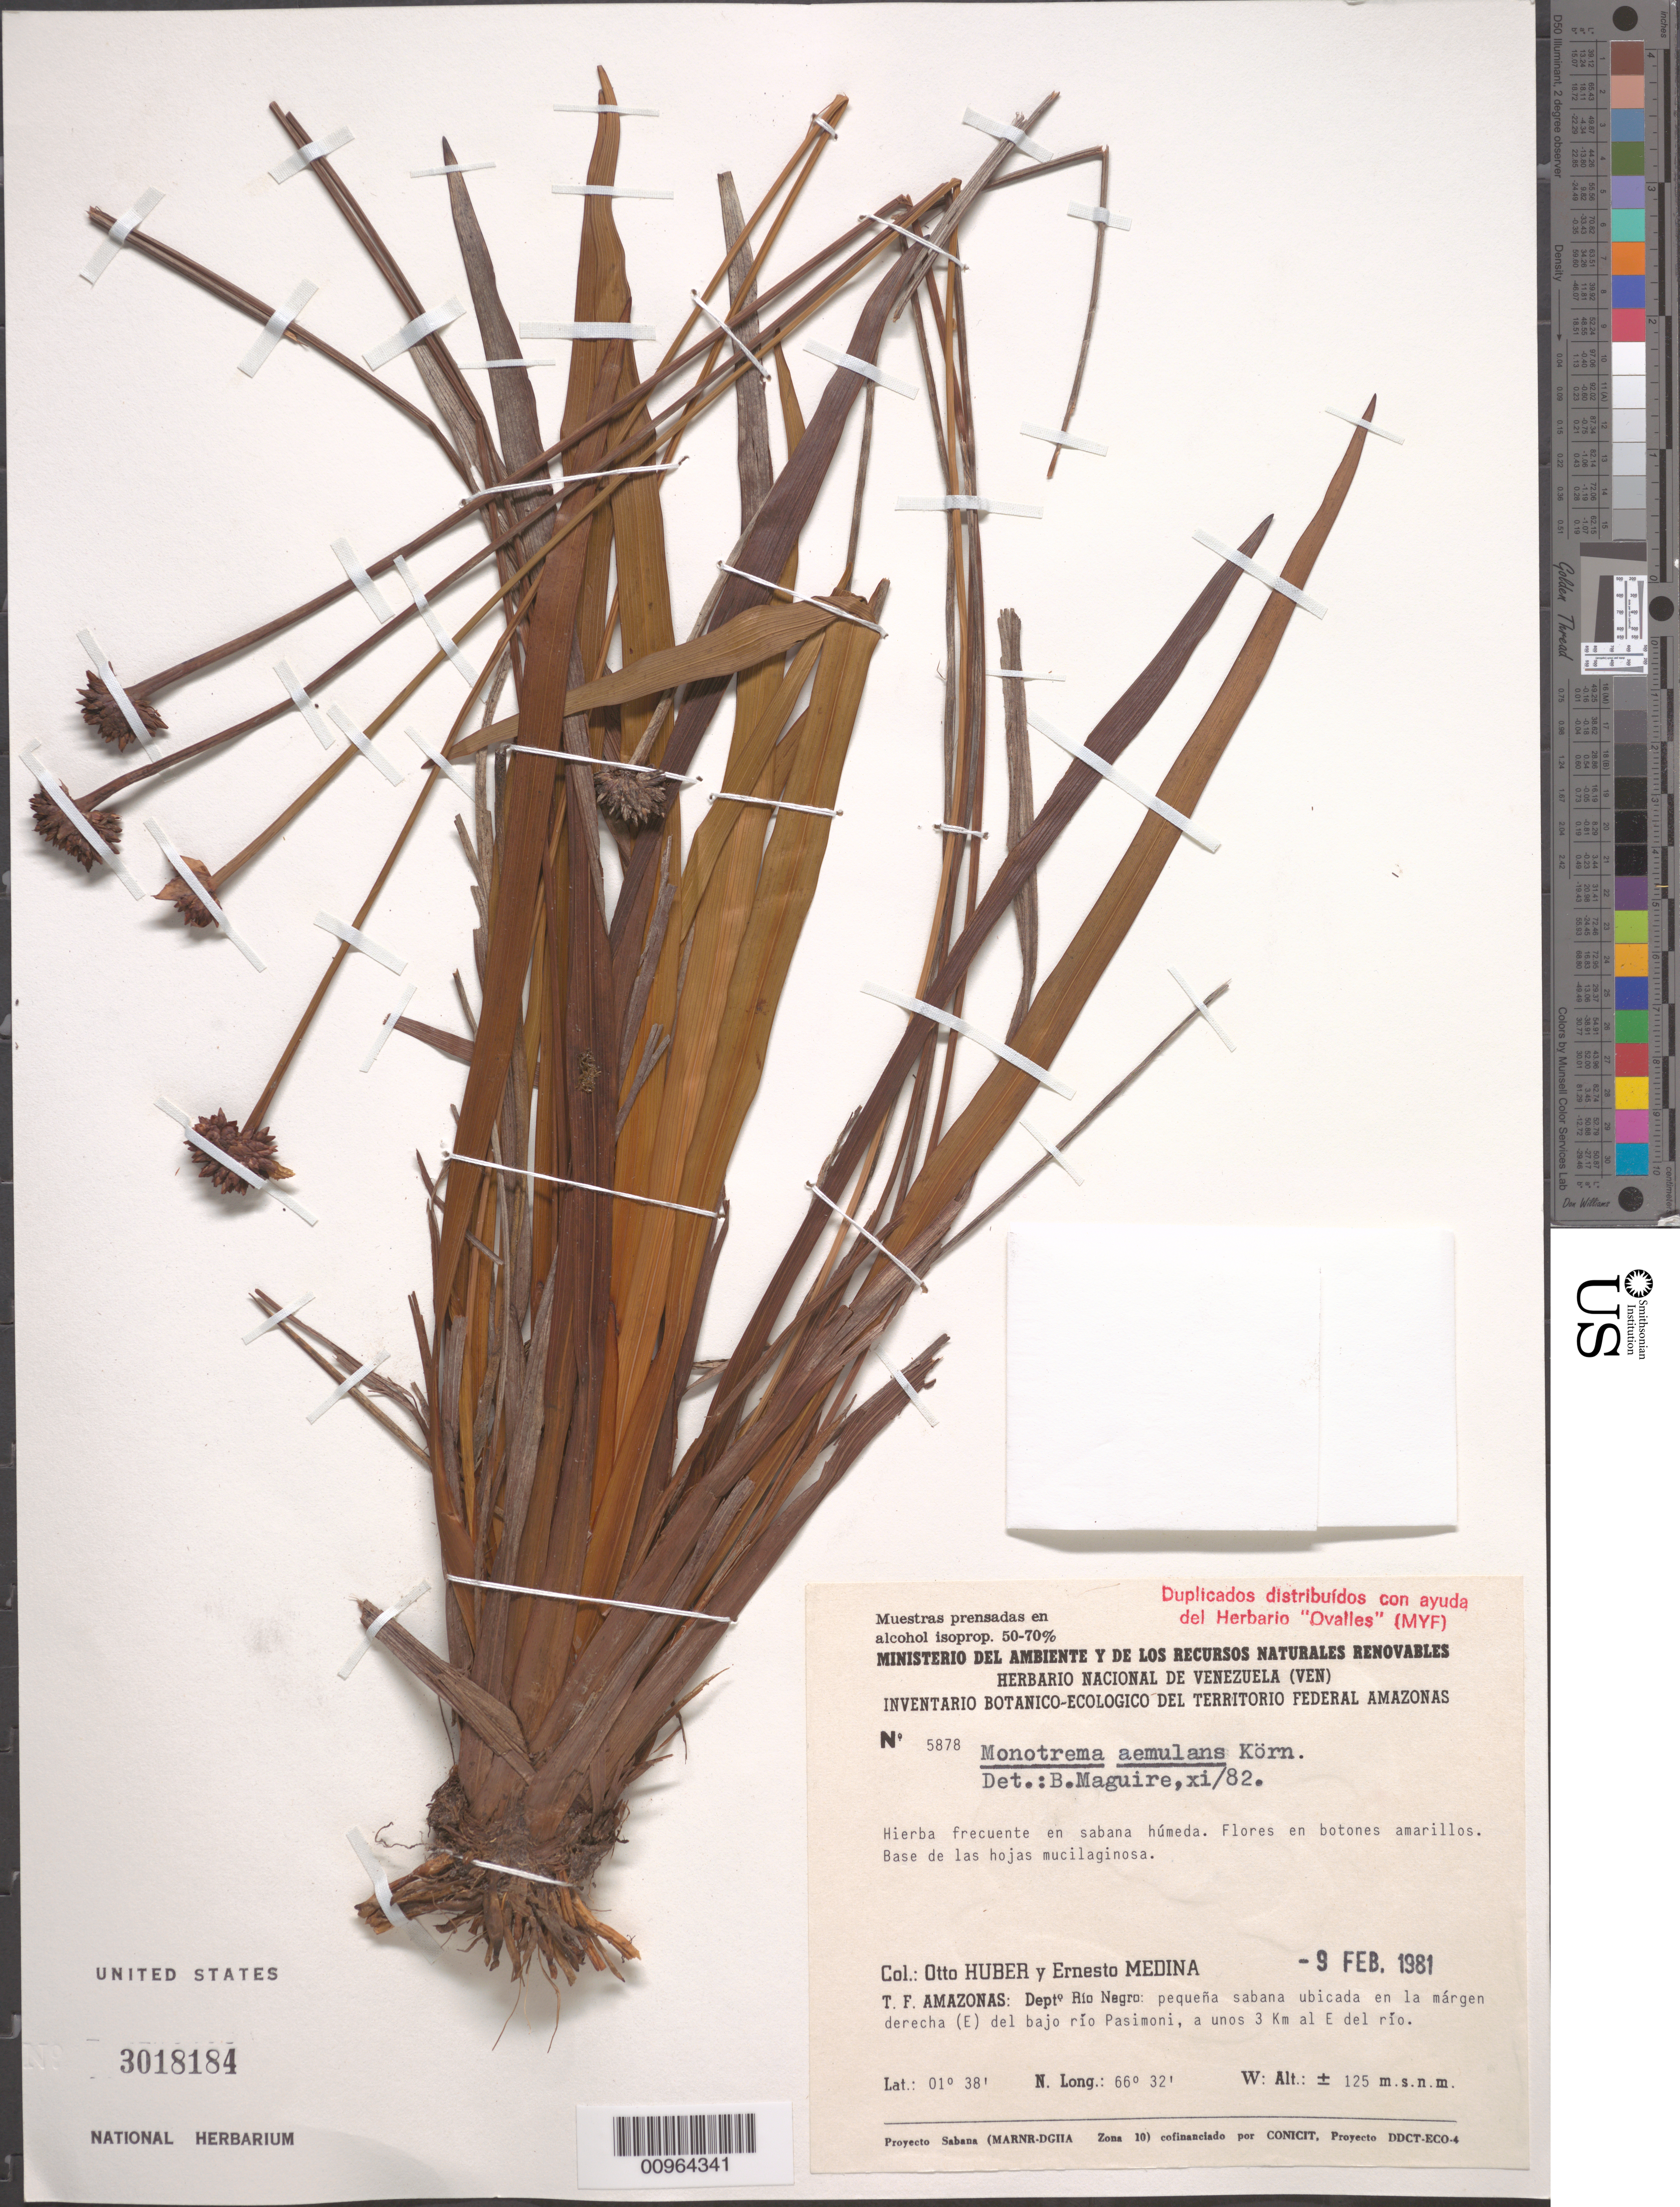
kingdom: Plantae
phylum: Tracheophyta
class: Liliopsida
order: Poales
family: Rapateaceae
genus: Monotrema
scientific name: Monotrema aemulans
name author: Körn.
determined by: Maguire, Bassett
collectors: O. Huber & E. Medina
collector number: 5878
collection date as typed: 9-Feb-81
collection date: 1981-02-09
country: Venezuela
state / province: Amazonas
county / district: Río Negro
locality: Bajo Río Siapa, en la margen derecha, a unos 3 km al E del Río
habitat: Pequena sabana ubicada; en sabana humeda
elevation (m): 125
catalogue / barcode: US 3018184